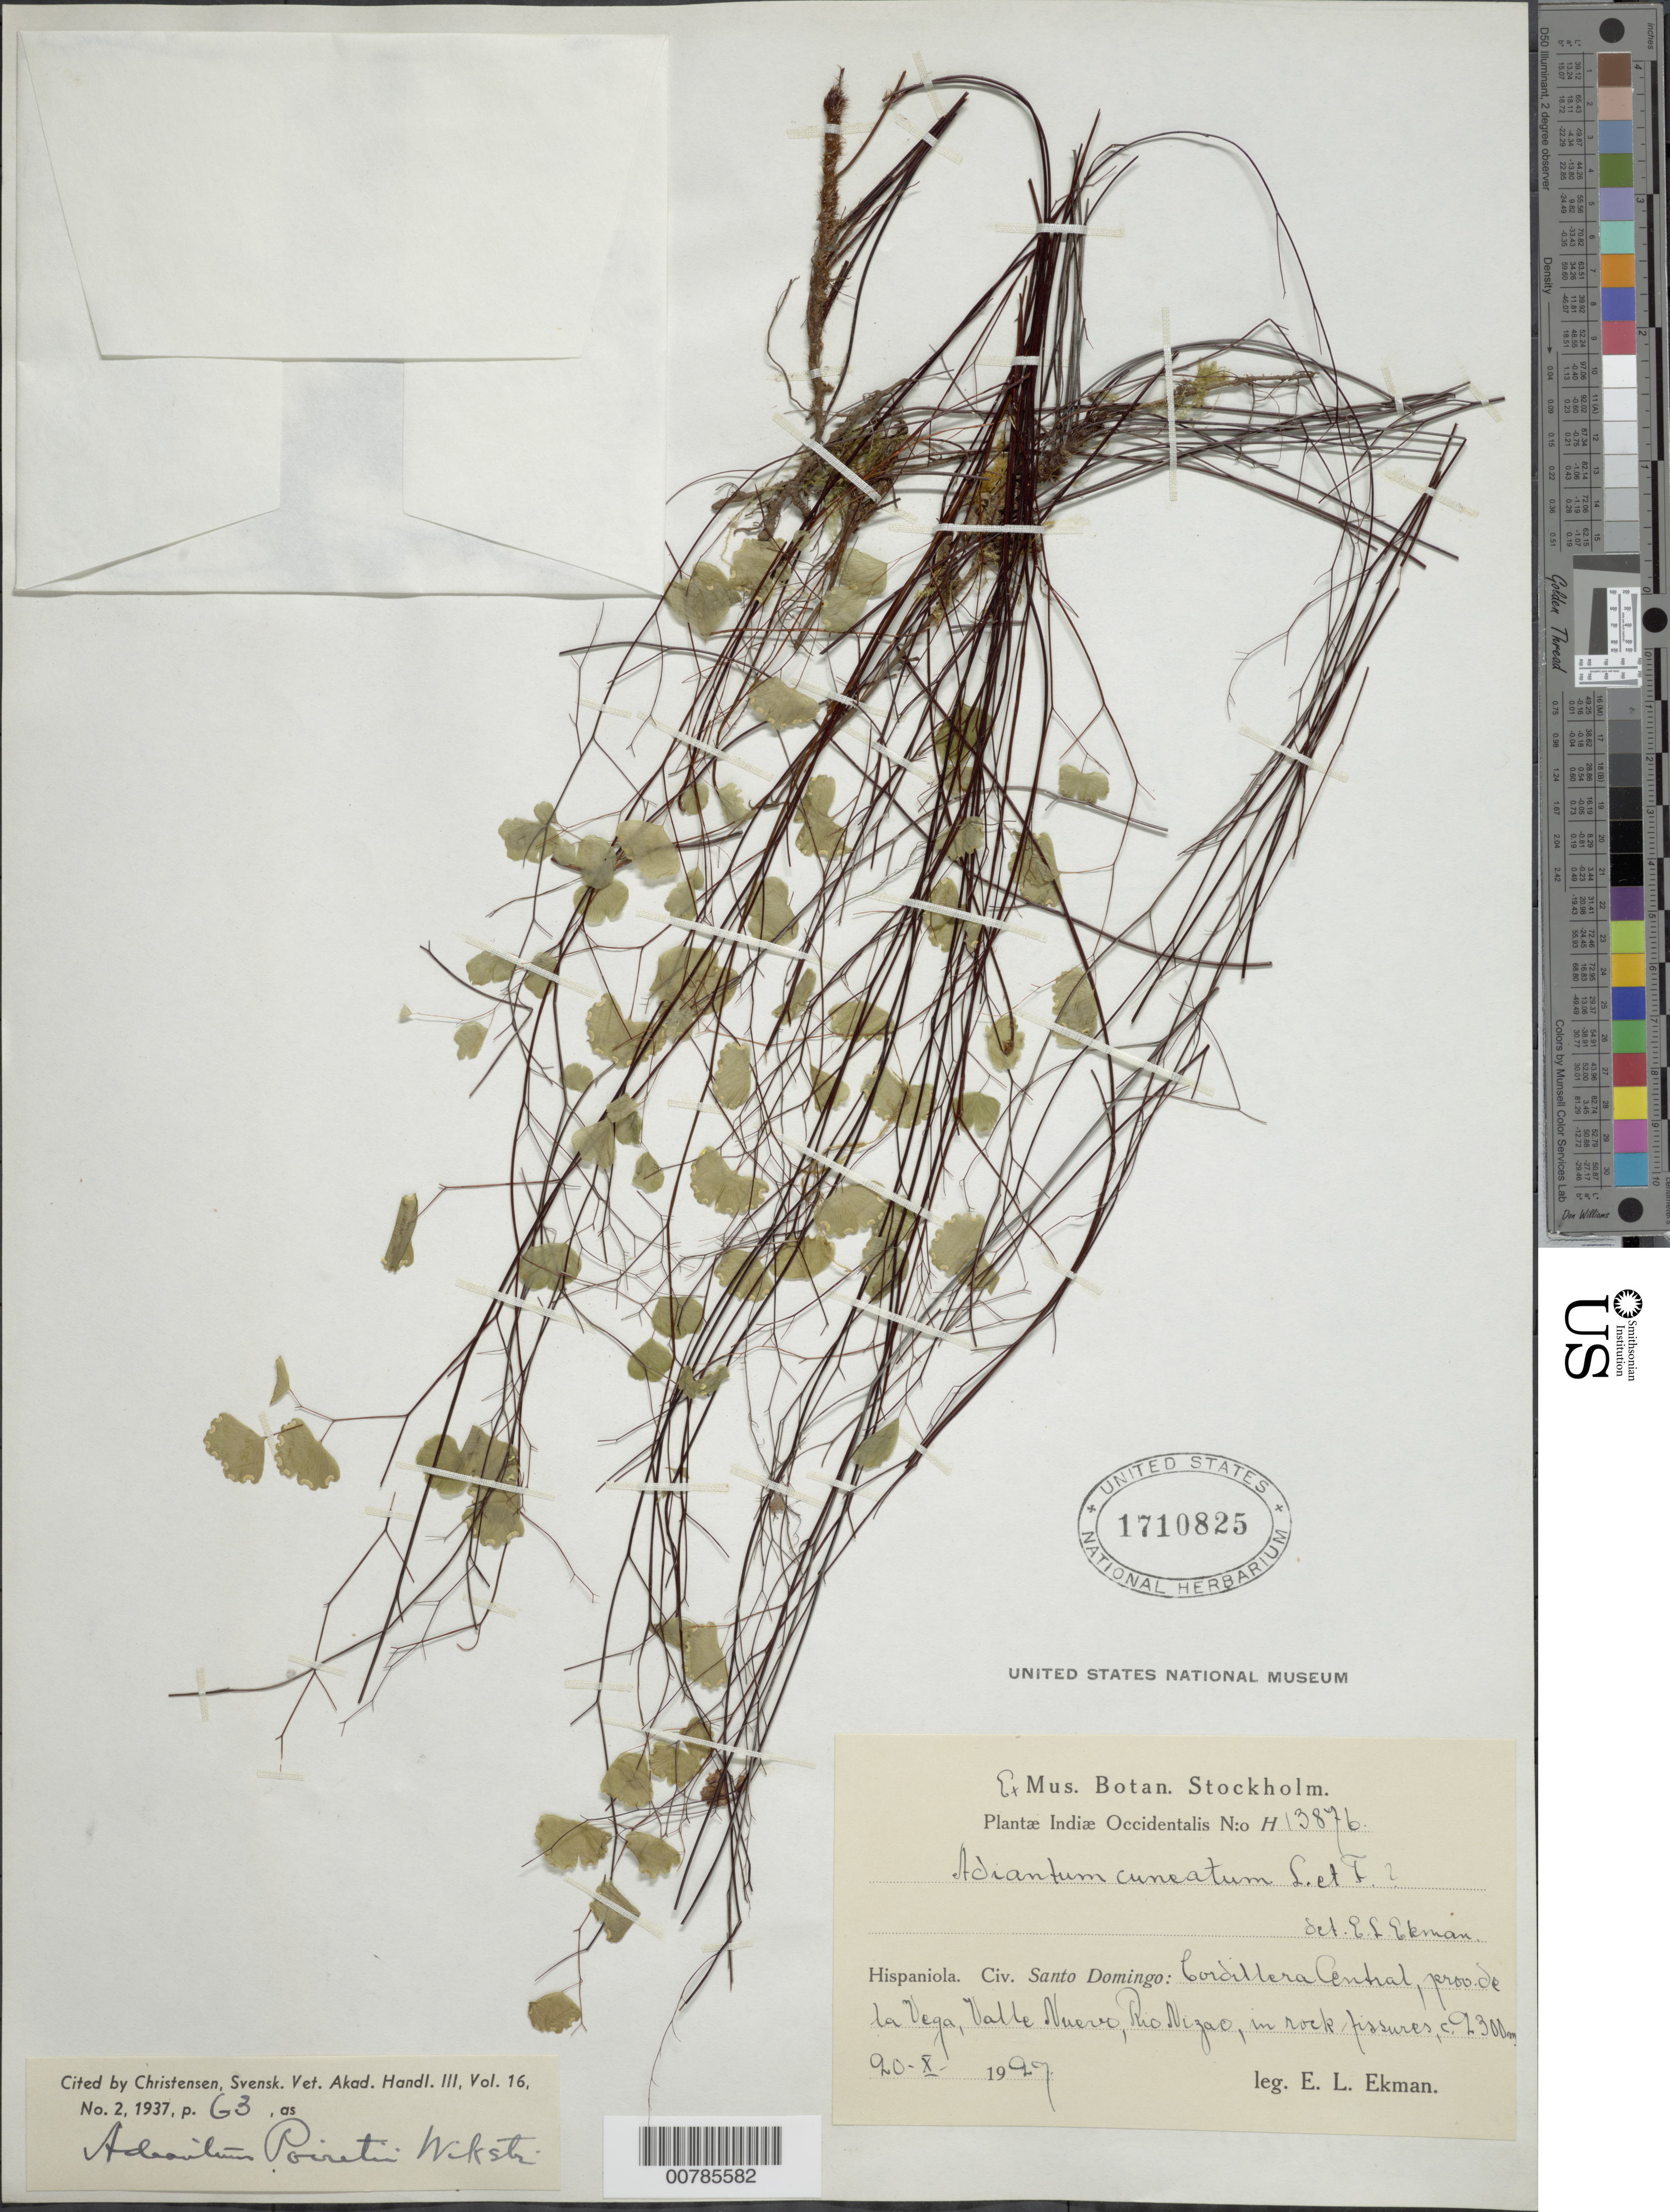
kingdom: Plantae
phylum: Tracheophyta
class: Polypodiopsida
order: Polypodiales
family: Pteridaceae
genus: Adiantum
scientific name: Adiantum poiretii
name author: Wikstr.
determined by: Christensen, C. F. A.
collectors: E. L. Ekman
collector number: H 13876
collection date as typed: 20 Oct 1929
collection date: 1929-10-20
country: Dominican Republic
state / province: La Vega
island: Hispaniola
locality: Cordillera Central, Valle Neuvo, Río Nizao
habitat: In rock fissures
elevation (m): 9300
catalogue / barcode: US 1710825